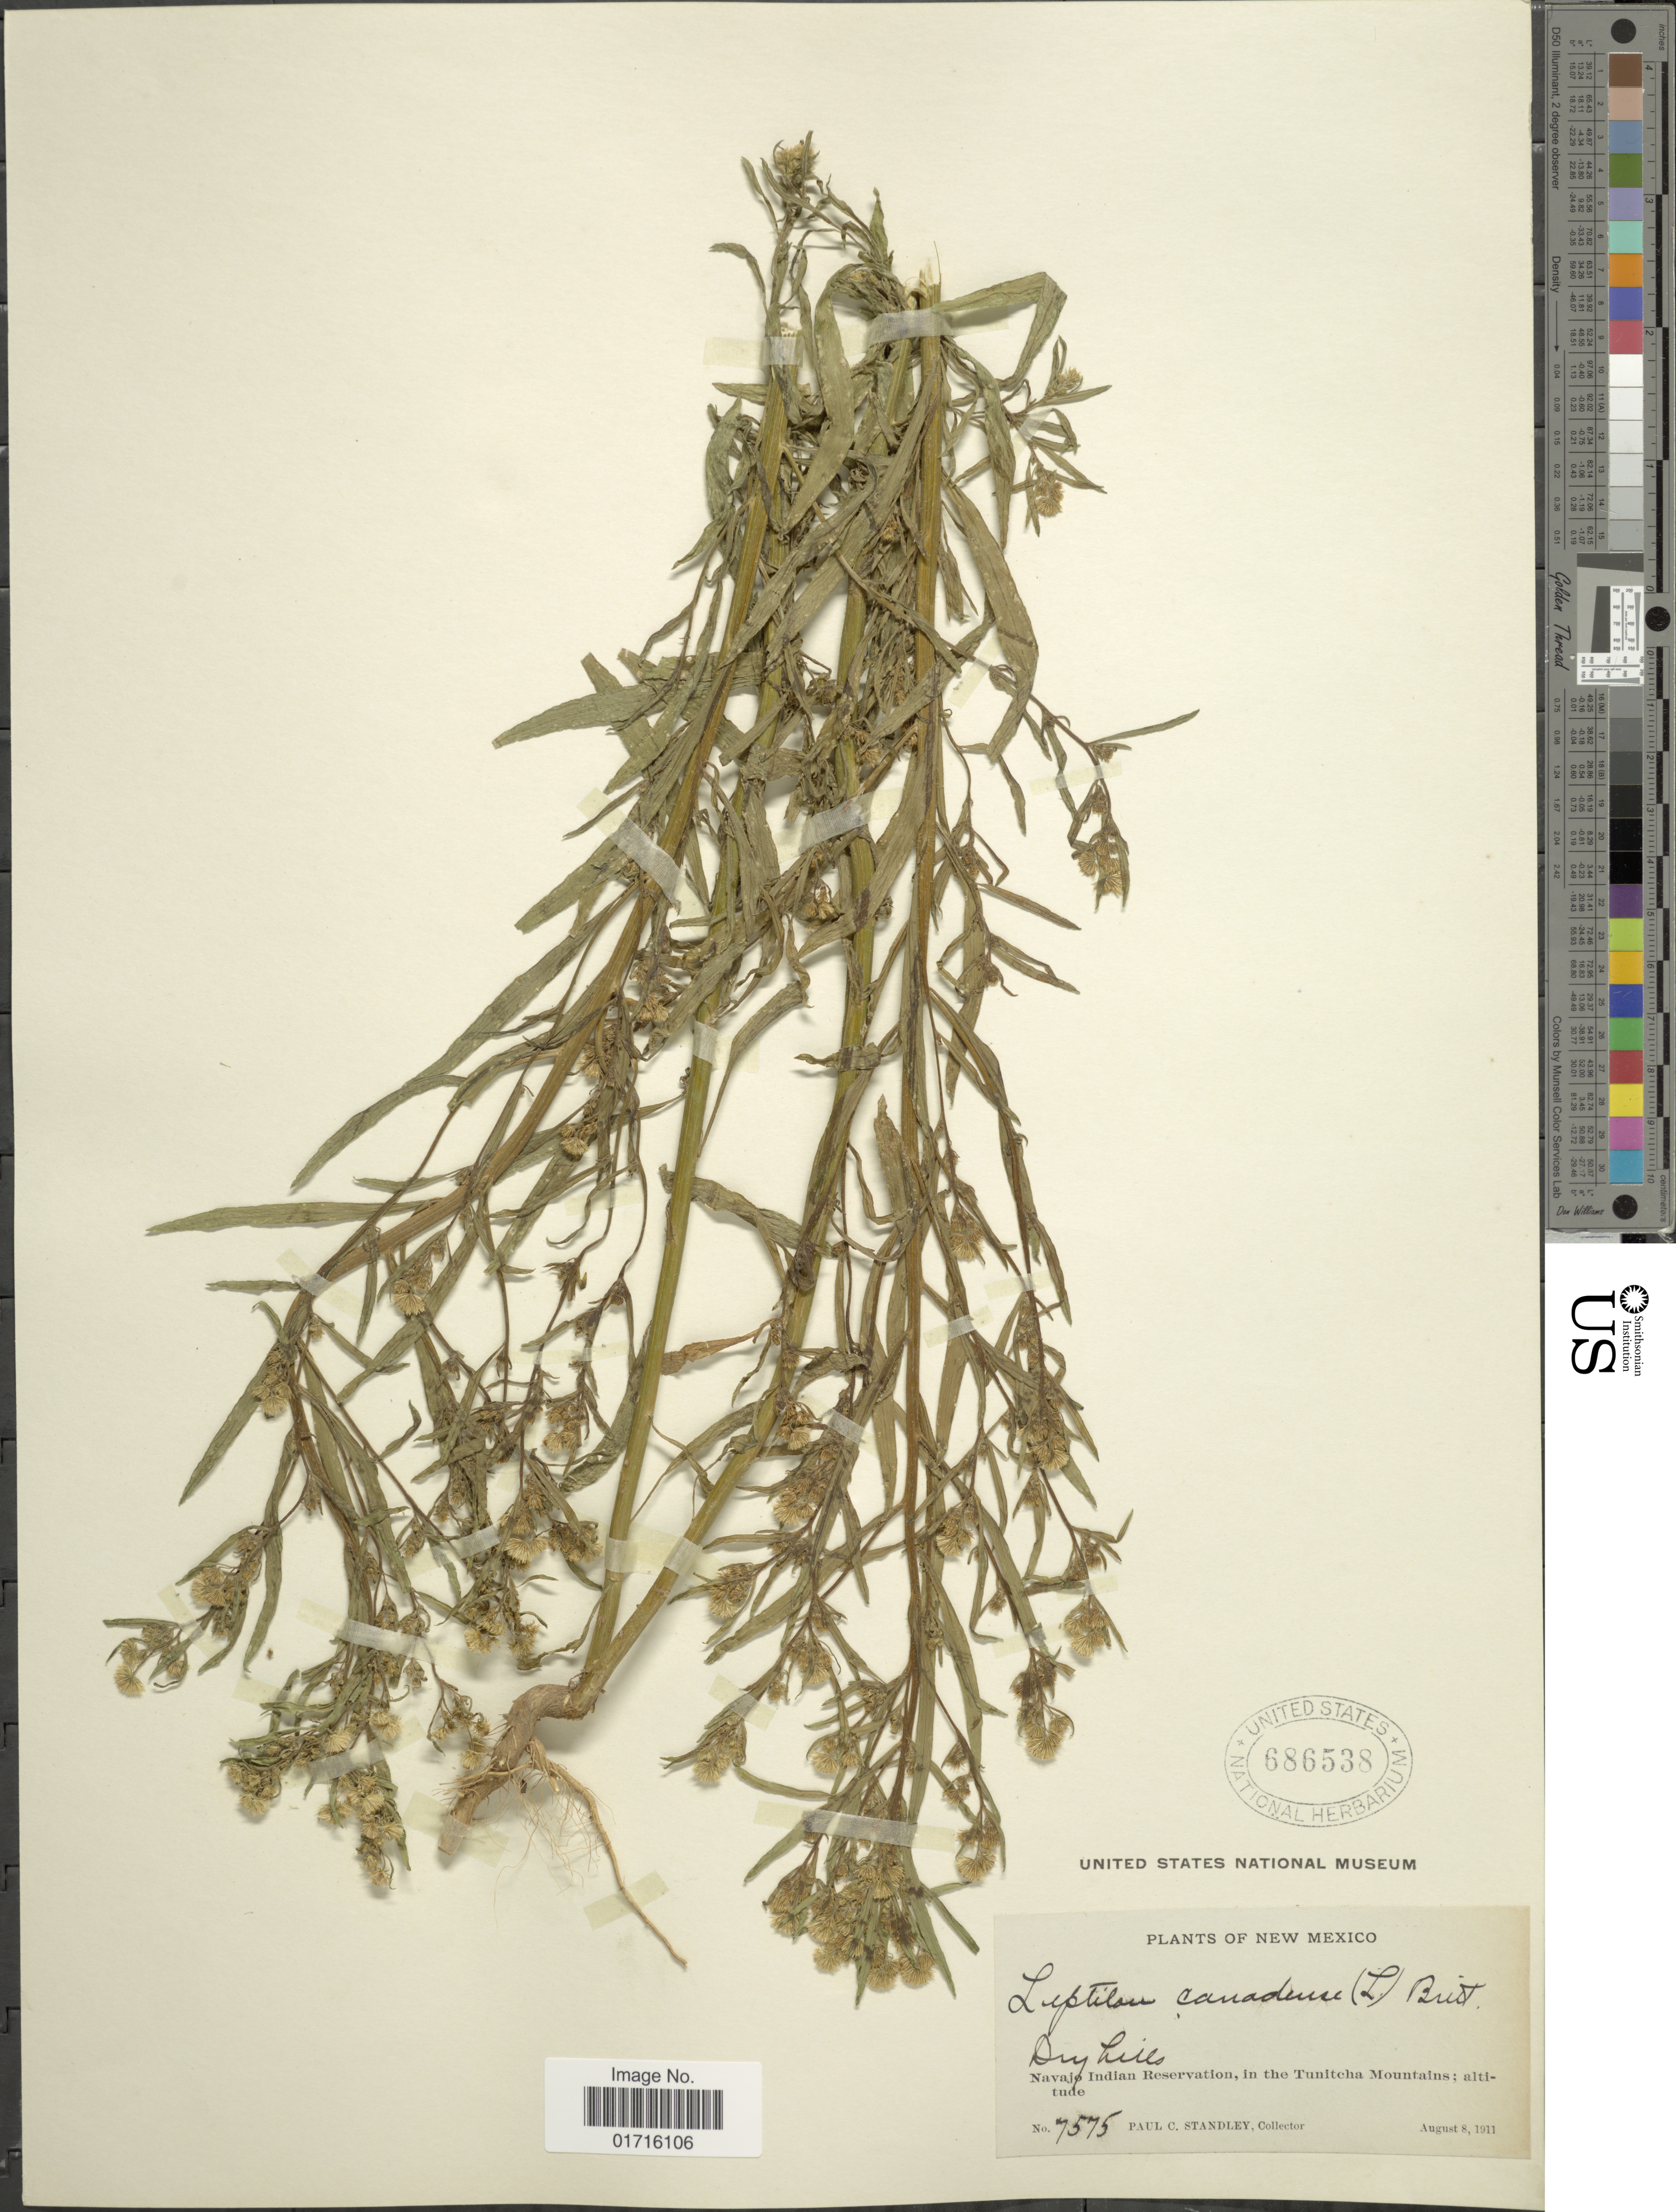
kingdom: Plantae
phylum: Tracheophyta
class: Magnoliopsida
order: Asterales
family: Asteraceae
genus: Conyza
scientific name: Conyza canadensis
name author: (L.) Cronq.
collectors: P. C. Standley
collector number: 7575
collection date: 1911-08-08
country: United States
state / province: New Mexico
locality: Navajo Indian Reservation Reservation, in the Tunitcha Mountains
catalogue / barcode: US 686538